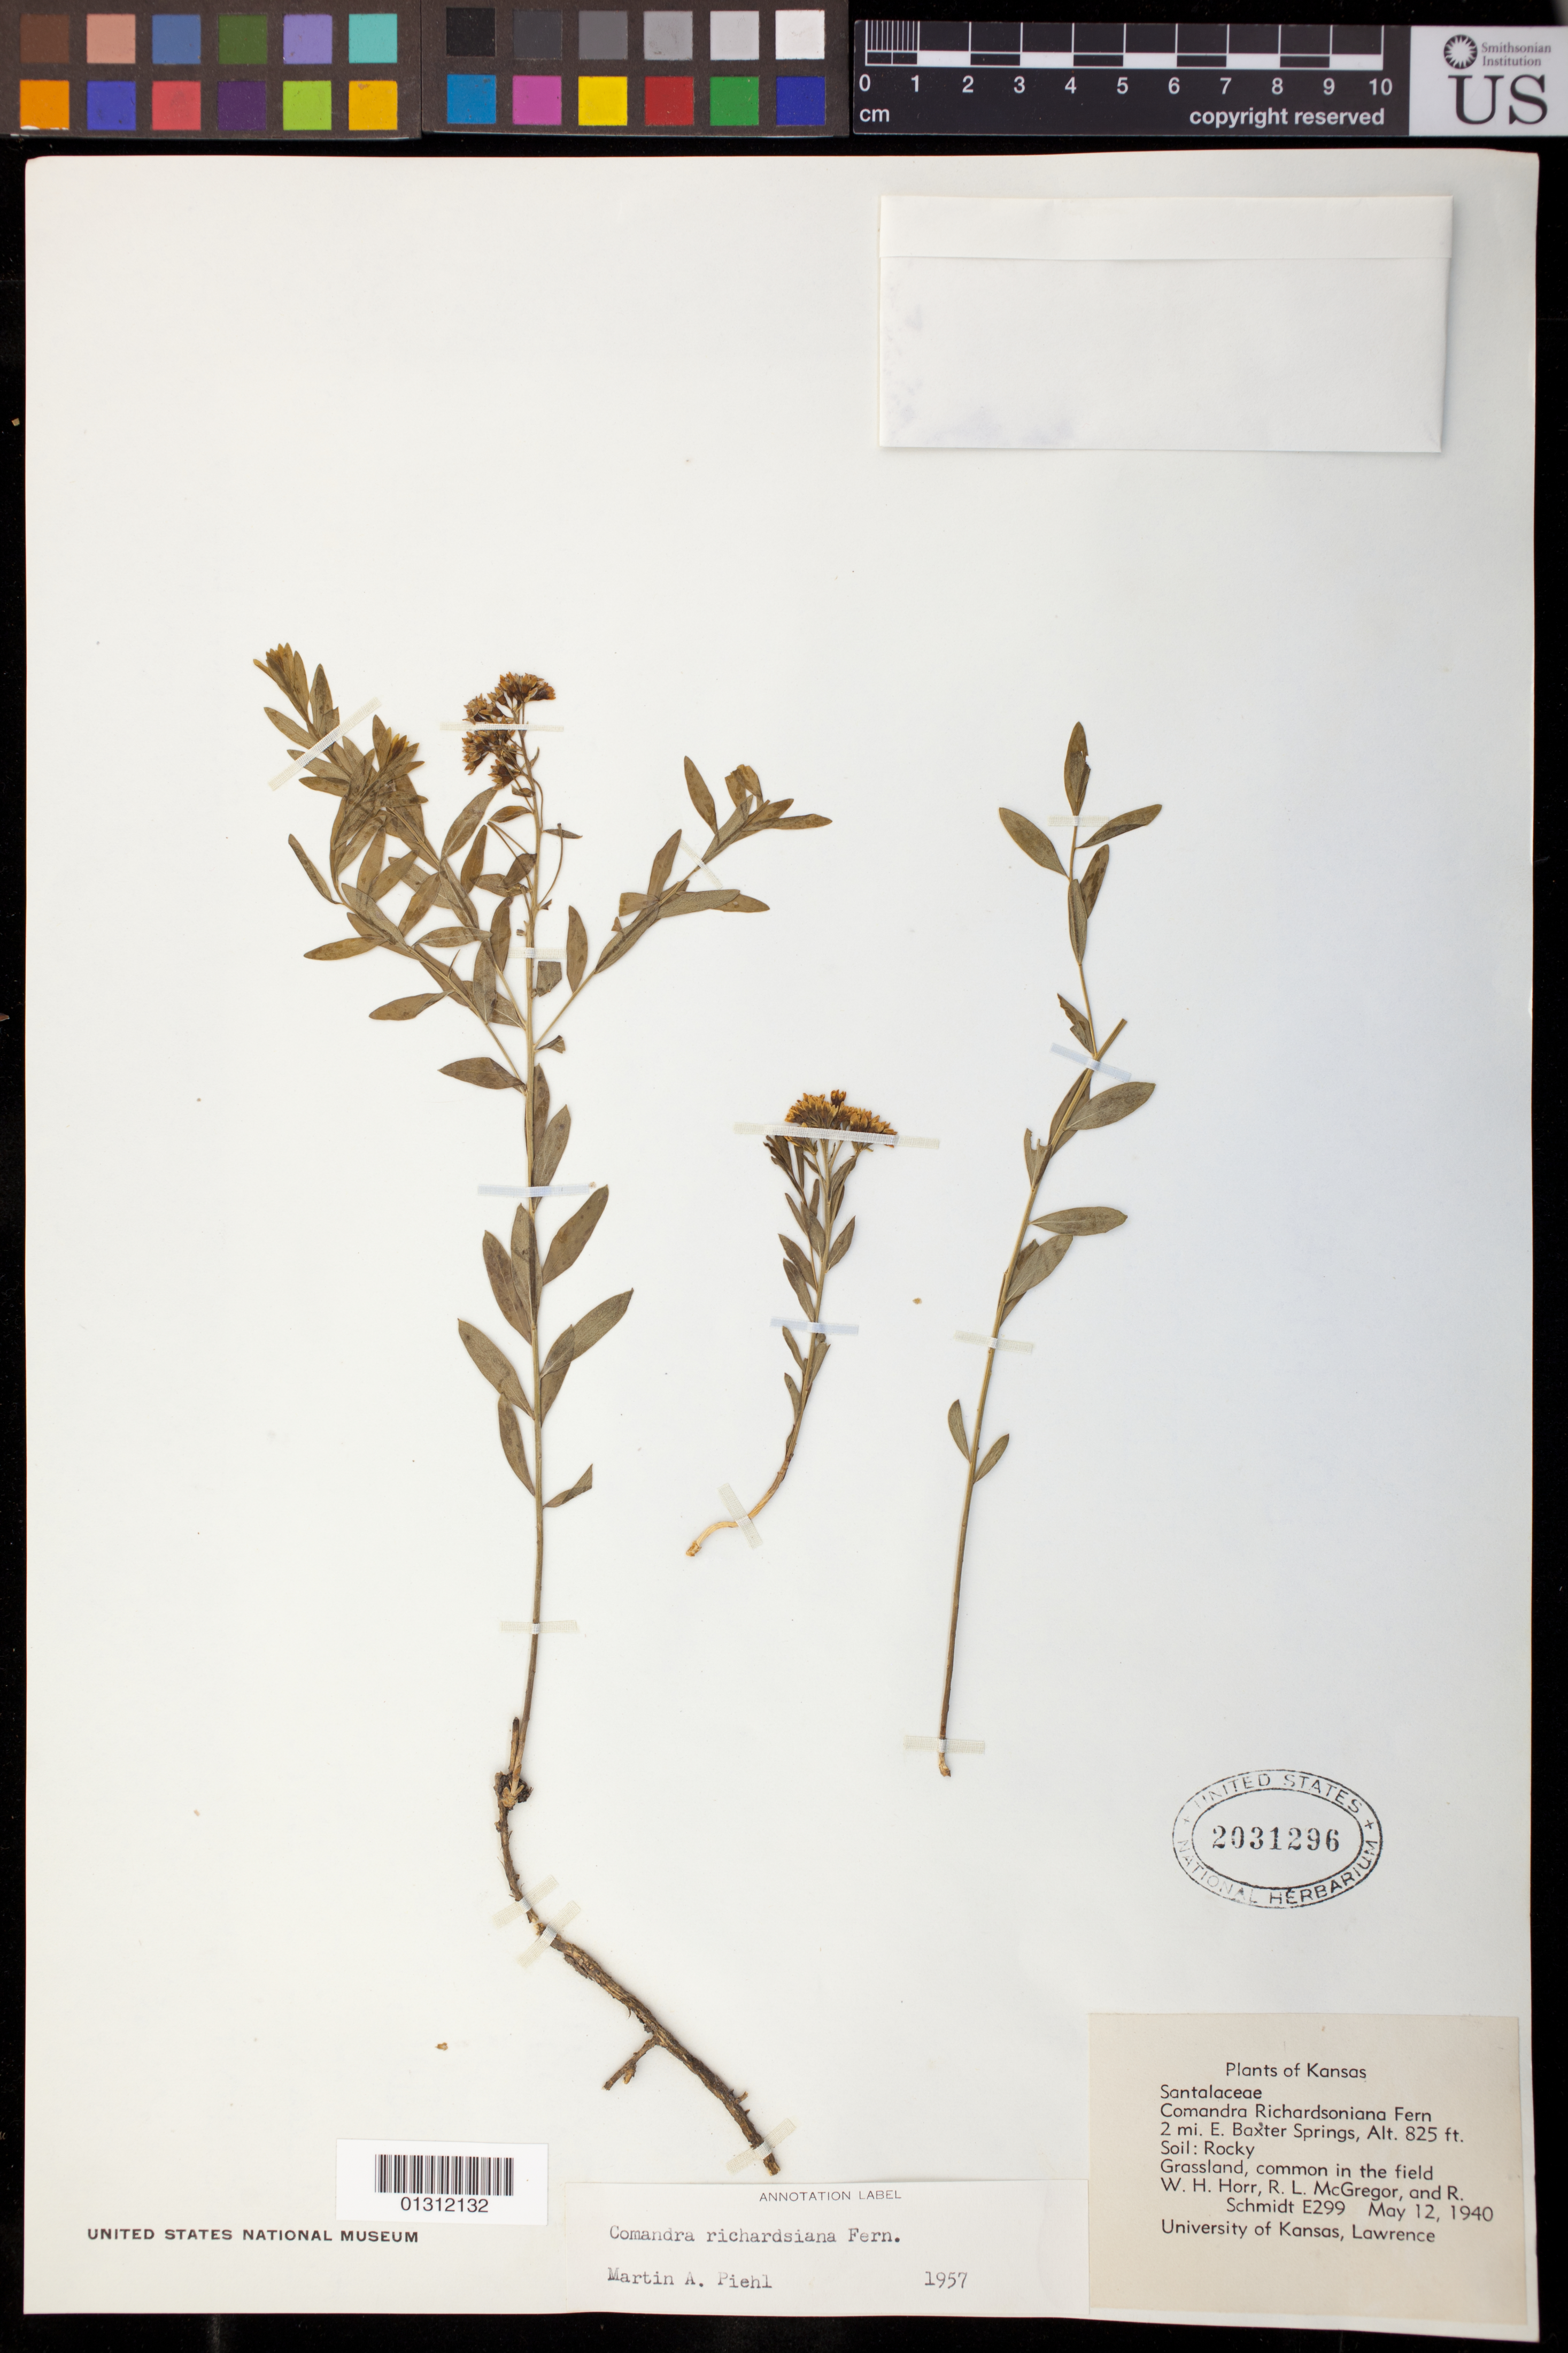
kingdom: Plantae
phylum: Tracheophyta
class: Magnoliopsida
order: Santalales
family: Comandraceae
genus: Comandra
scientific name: Comandra richardsiana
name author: Fernald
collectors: W. H. Horr, R. McGregor & R. Schmidt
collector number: E299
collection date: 1940-05-12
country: United States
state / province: Kansas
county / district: Cherokee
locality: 2 mi. E. Baxter Springs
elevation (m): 251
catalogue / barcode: US 2031296